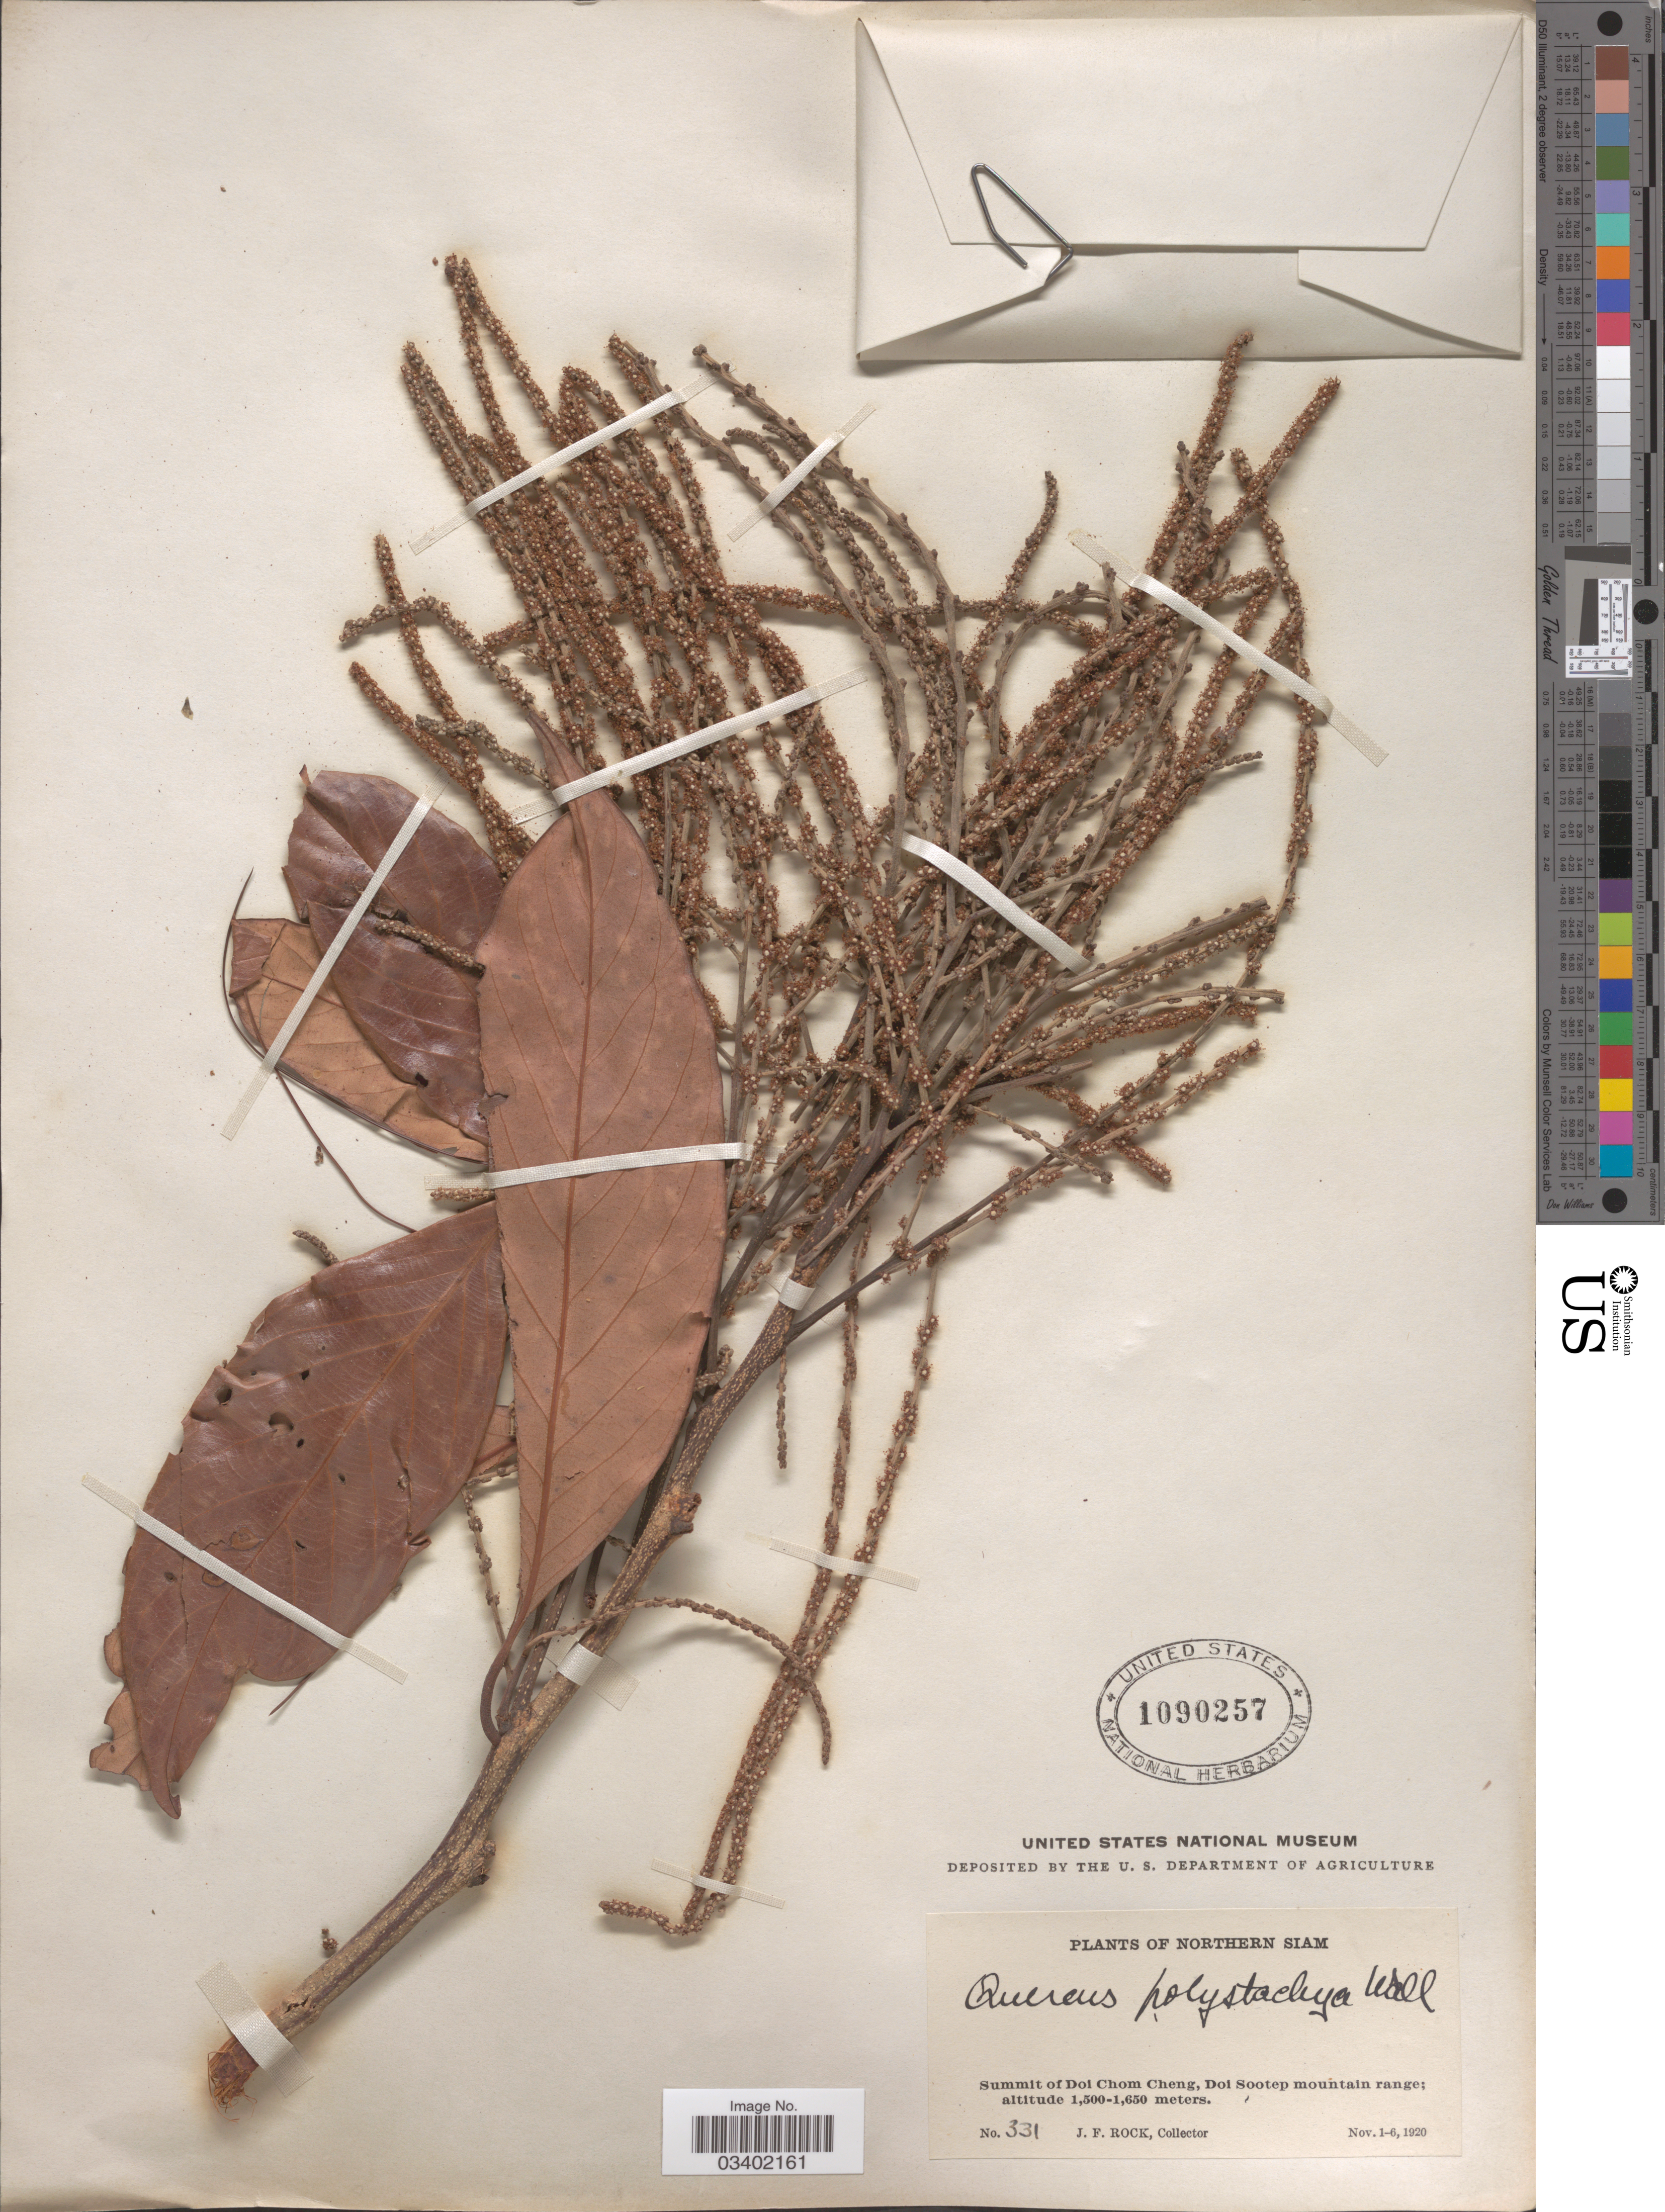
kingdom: Plantae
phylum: Tracheophyta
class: Magnoliopsida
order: Fagales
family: Fagaceae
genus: Lithocarpus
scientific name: Lithocarpus polystachyus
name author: (Wall. ex A. DC.) Rehder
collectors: J. Rock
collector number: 331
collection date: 1920-11-01/1920-11-06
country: Thailand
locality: Northern Siam. Summit of Doi Chom Cheng, Doi Sootep mountain range.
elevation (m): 1500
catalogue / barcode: US 1090257